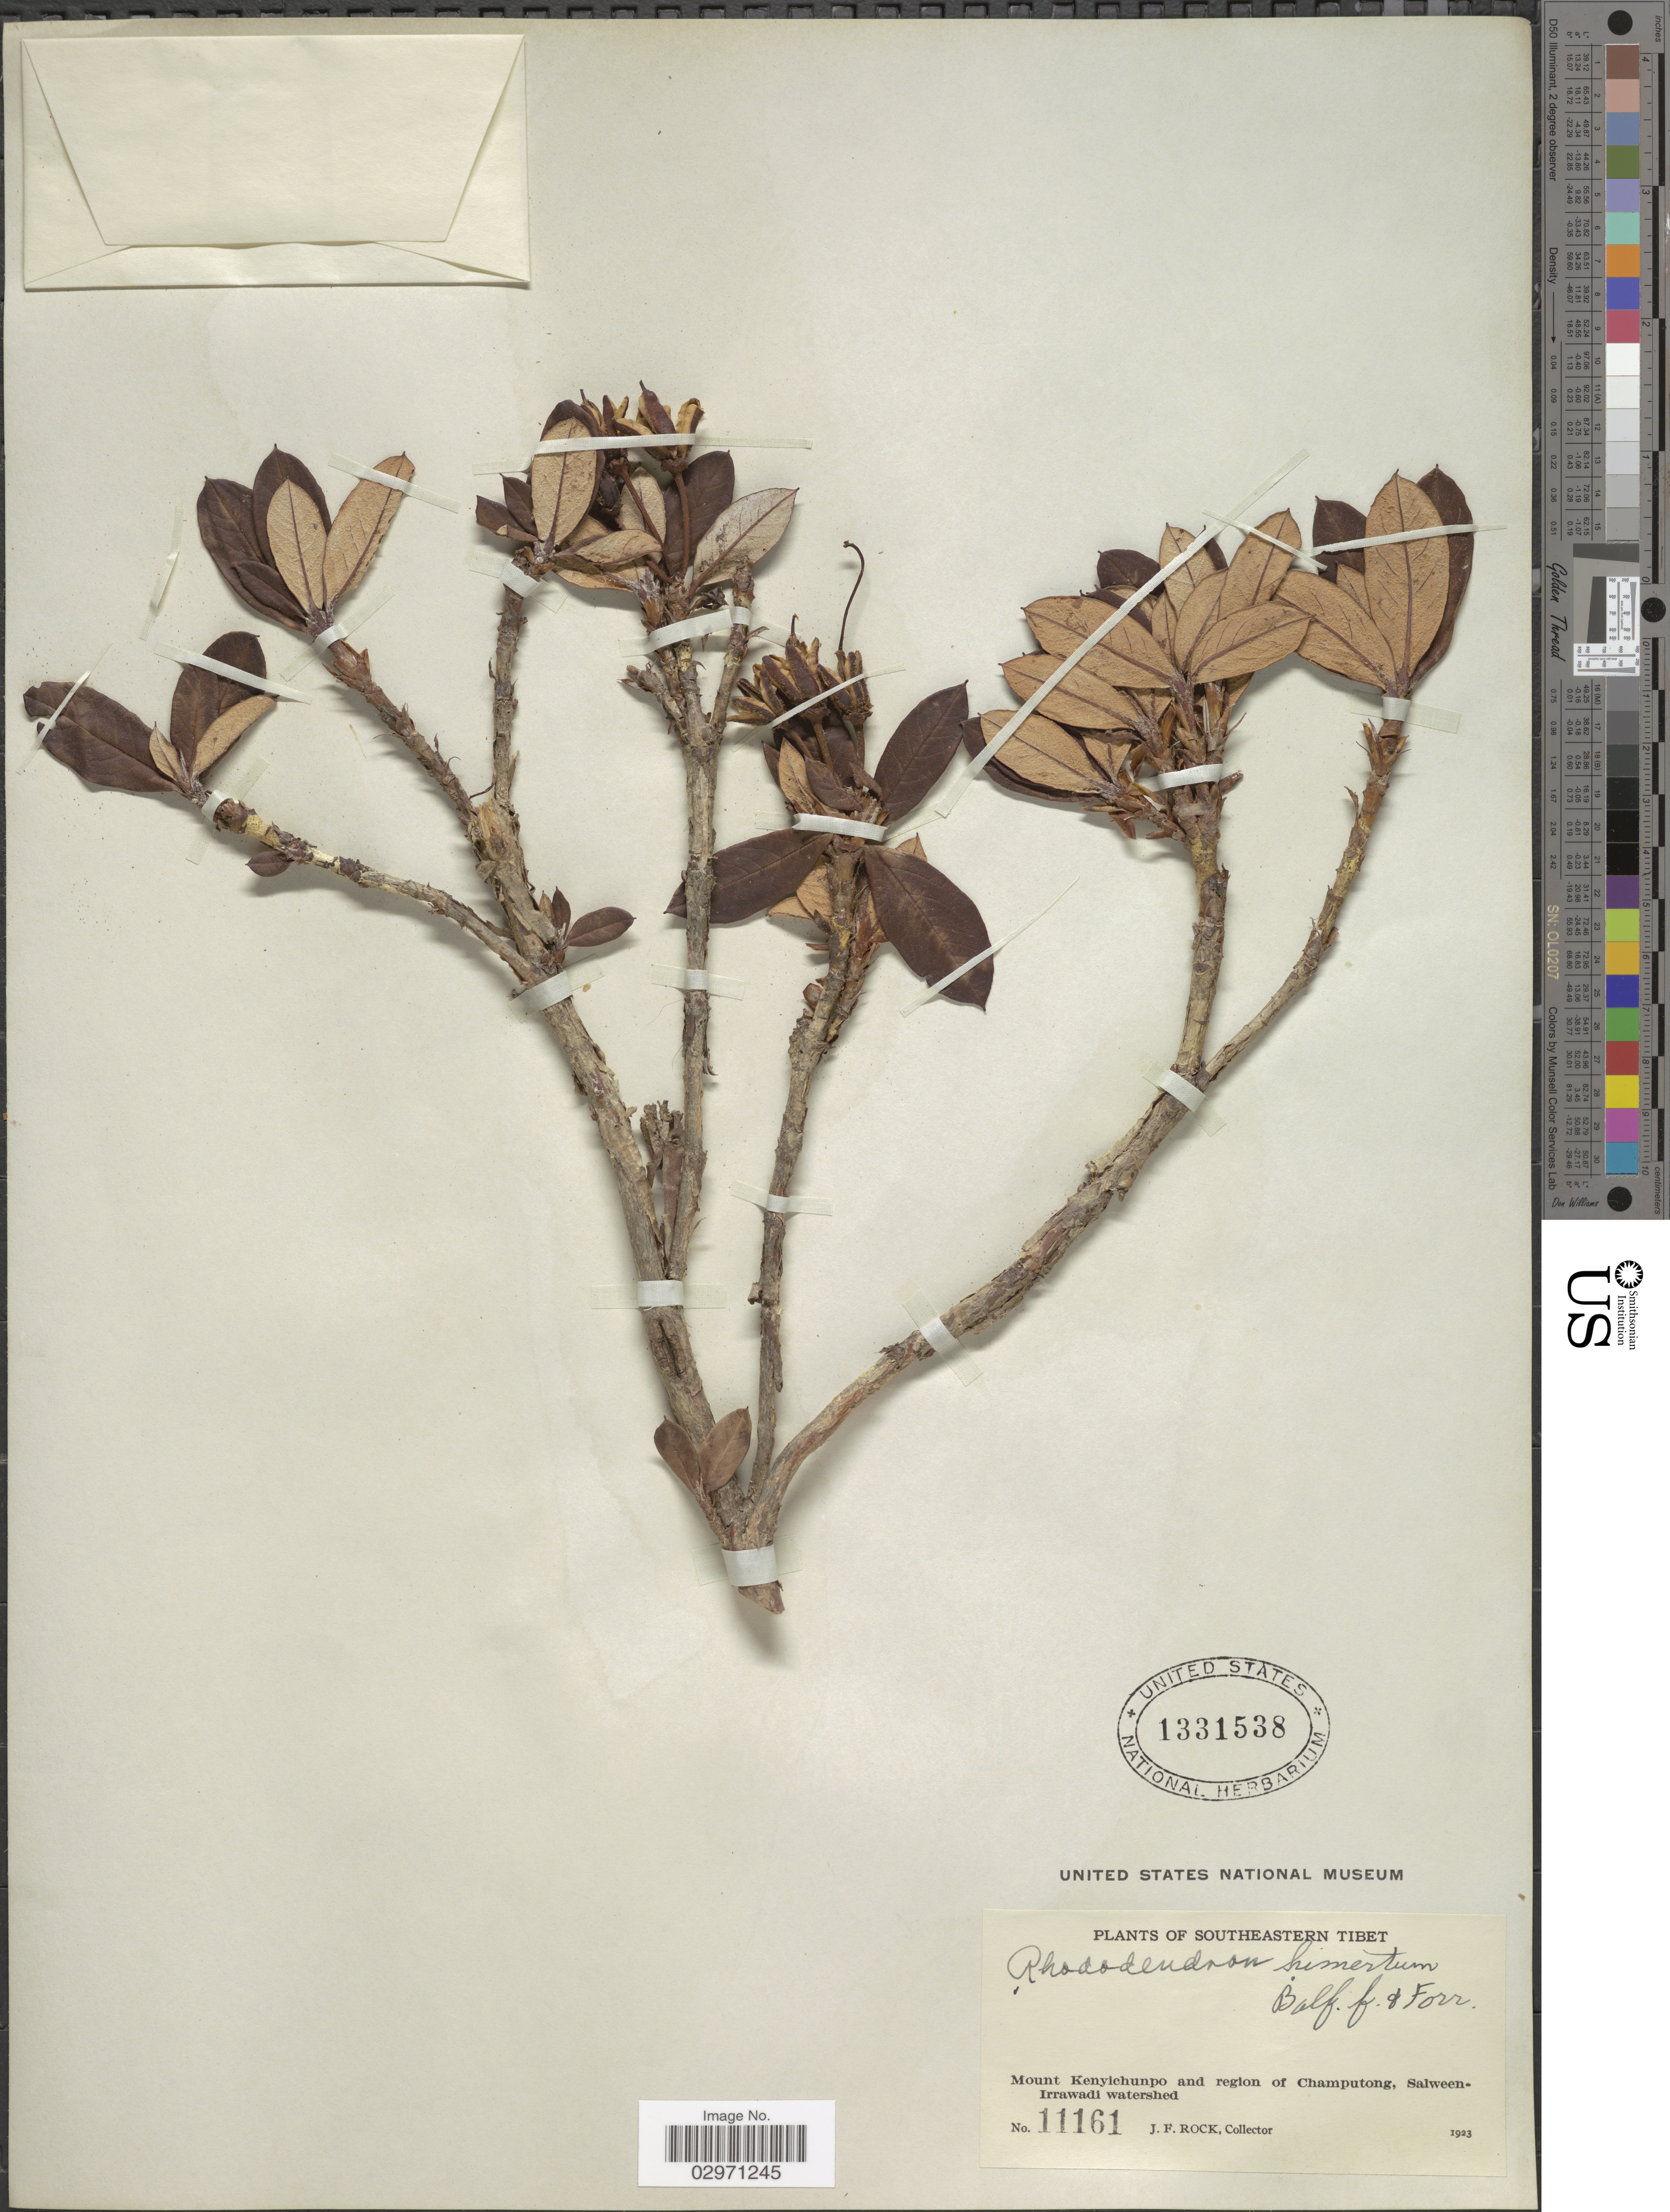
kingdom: Plantae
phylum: Tracheophyta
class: Magnoliopsida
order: Ericales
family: Ericaceae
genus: Rhododendron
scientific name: Rhododendron himertum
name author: Balf. f. & Forrest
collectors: J. Rock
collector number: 11161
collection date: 1923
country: China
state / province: Xizang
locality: Southeastern Tibet. Mount Kenyichunpo and region of Champutong, Salween-Irrawadi watershed.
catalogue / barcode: US 1331538